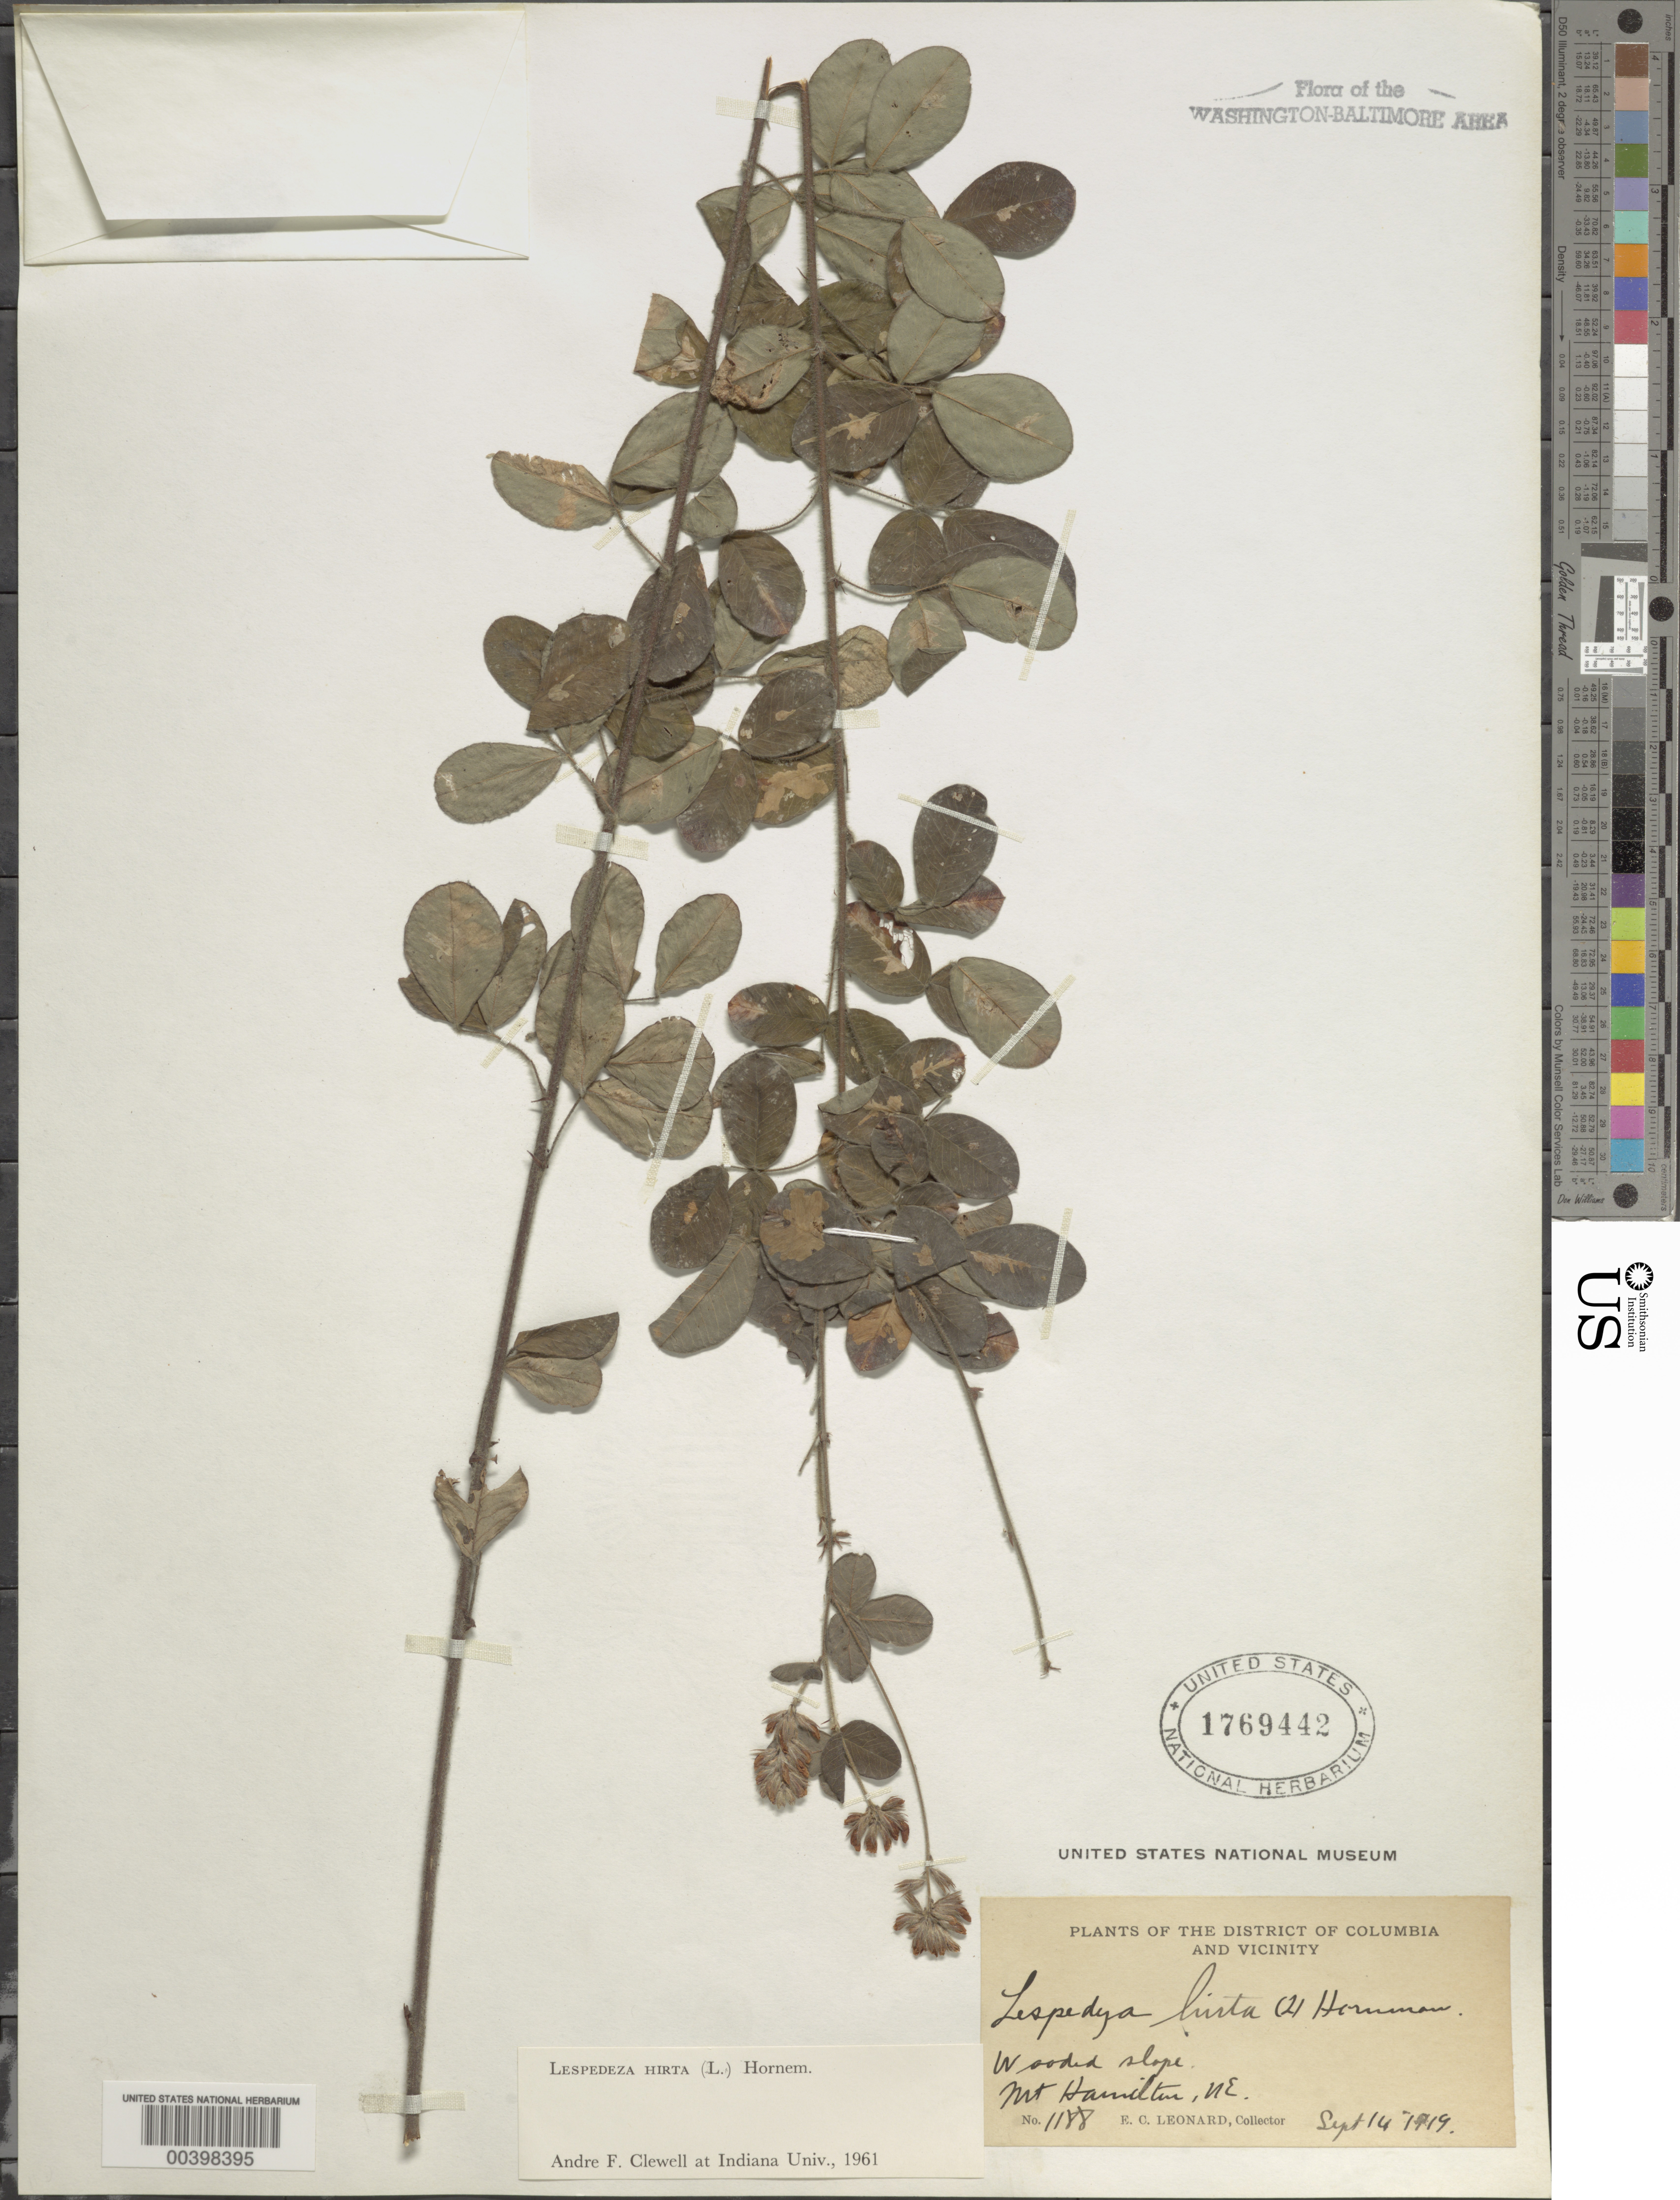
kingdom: Plantae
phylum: Tracheophyta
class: Magnoliopsida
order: Fabales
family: Fabaceae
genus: Lespedeza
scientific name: Lespedeza hirta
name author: (L.) Hornem.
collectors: E. C. Leonard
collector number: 1188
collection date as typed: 14 Sep 1919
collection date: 1919-09-14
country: United States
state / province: District of Columbia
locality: Mount Hamilton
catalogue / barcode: US 1769442